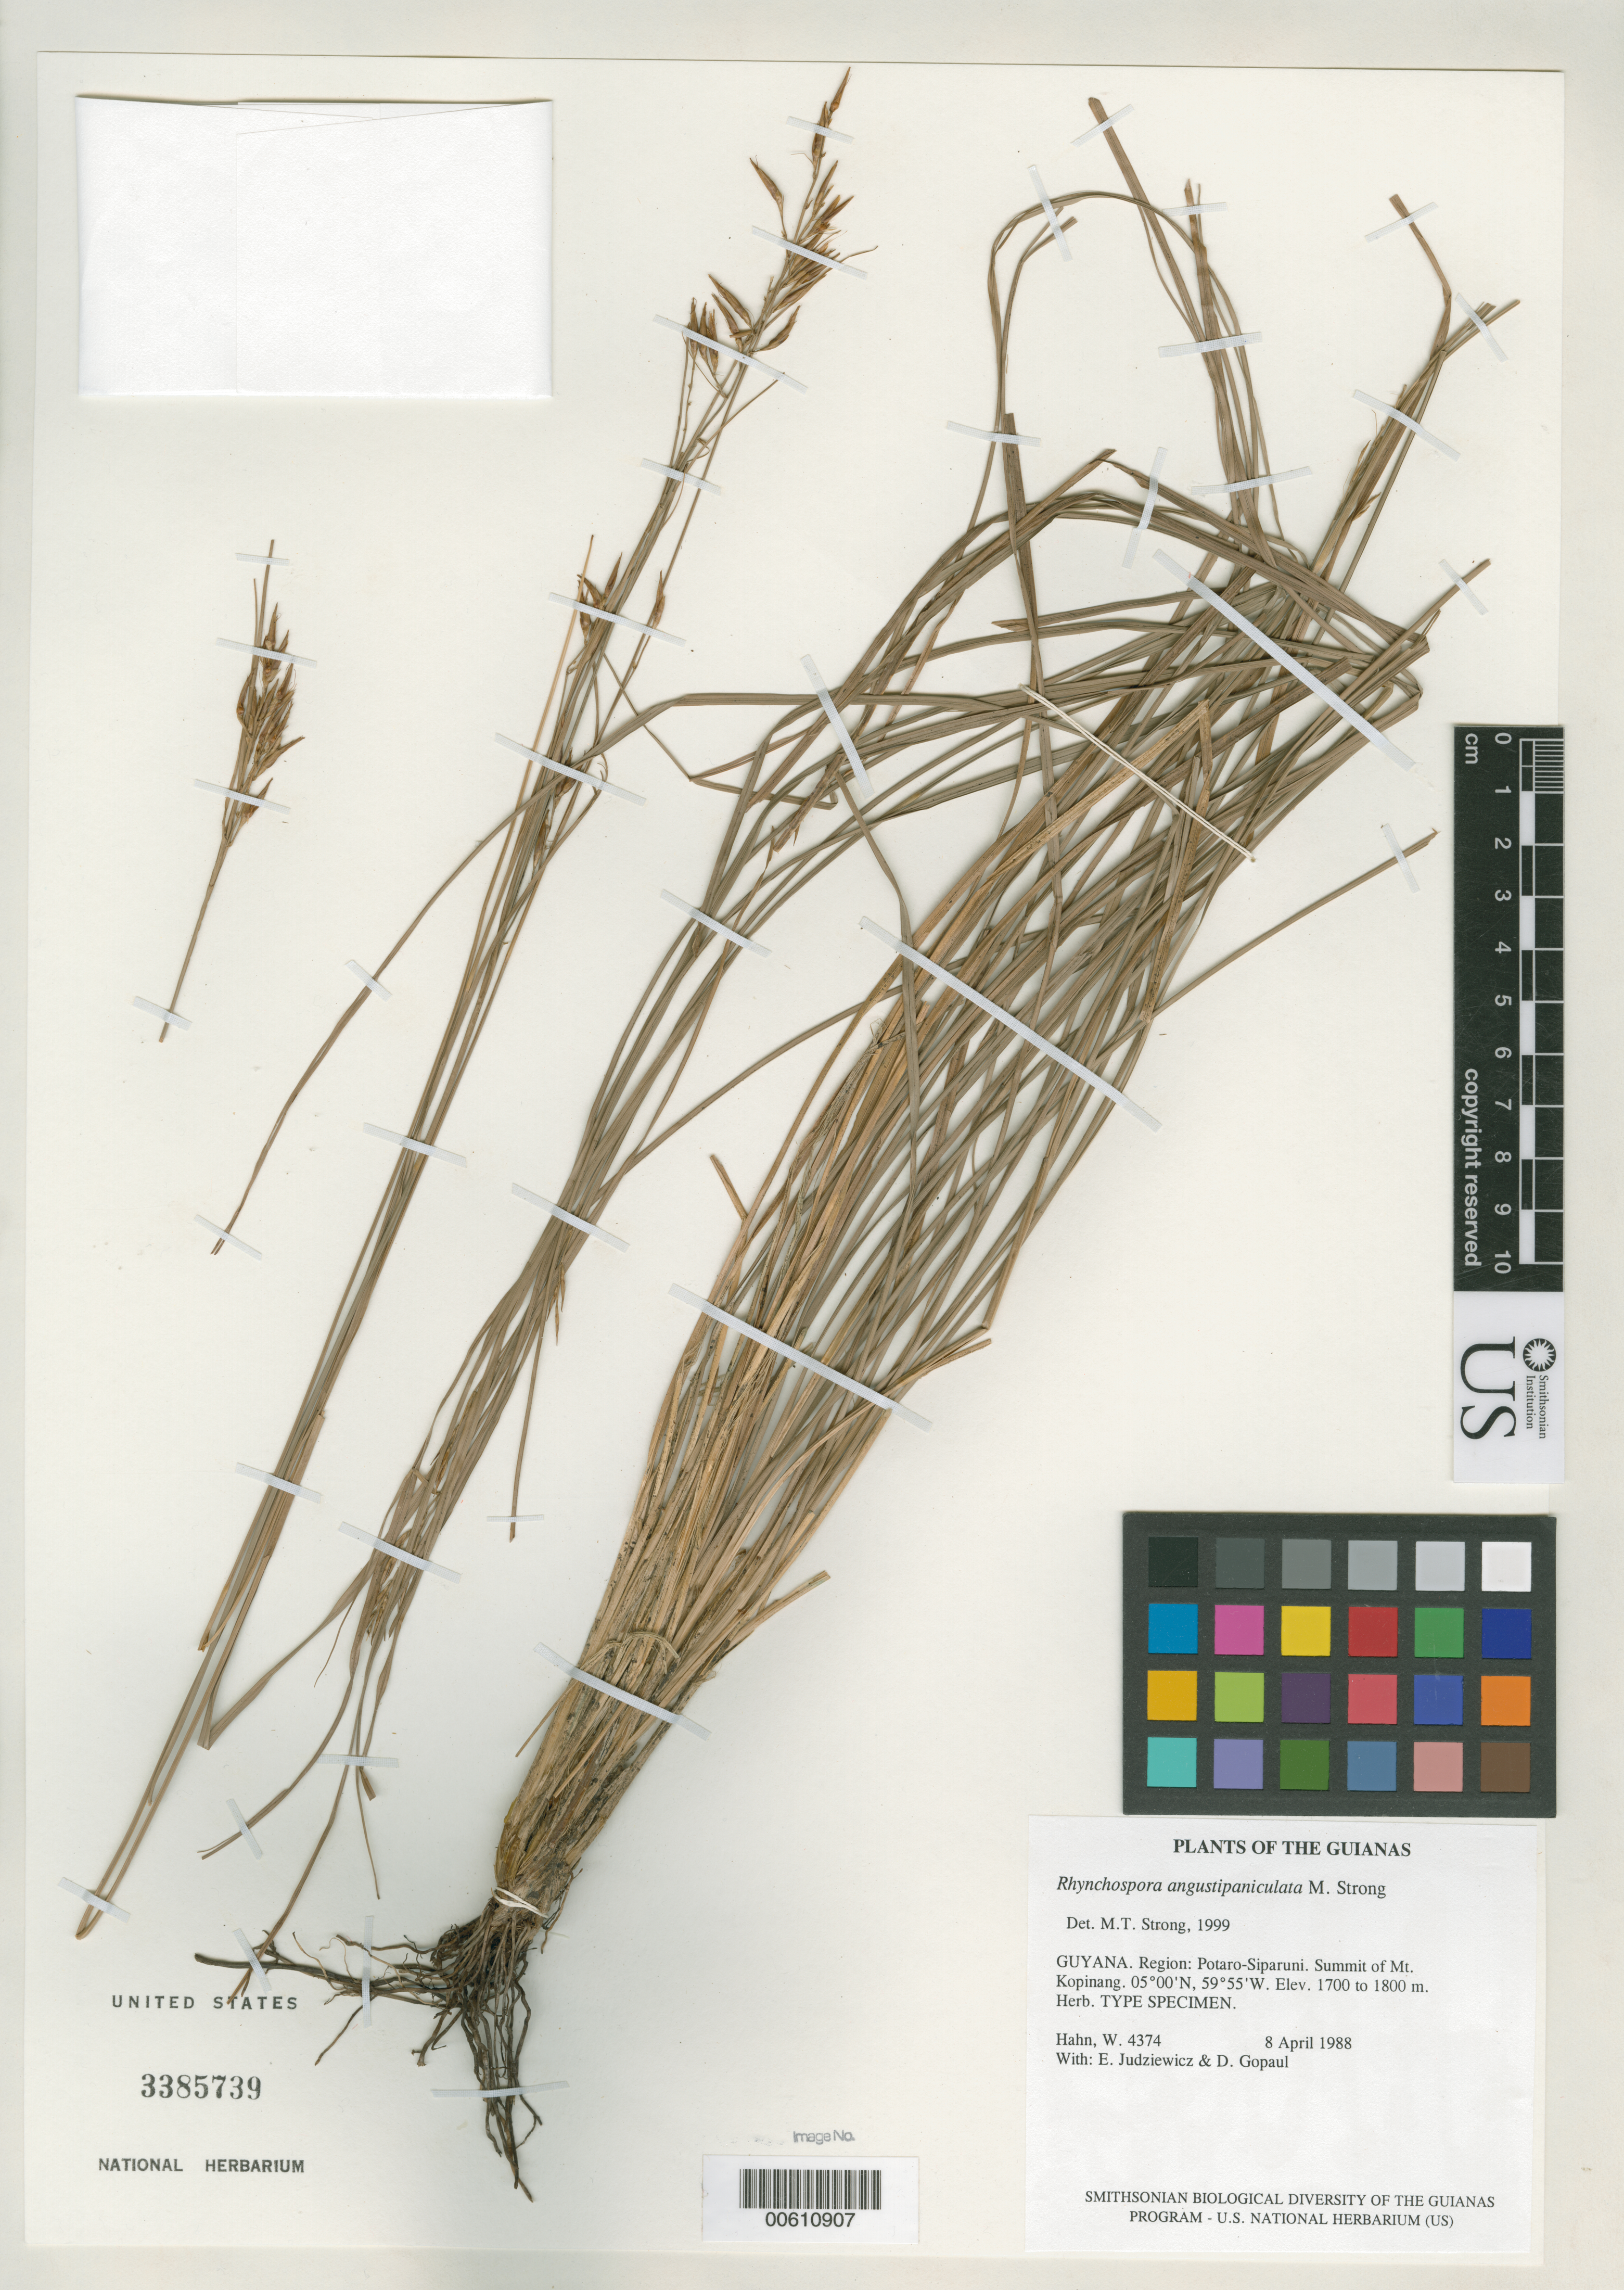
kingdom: Plantae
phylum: Tracheophyta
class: Liliopsida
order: Poales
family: Cyperaceae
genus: Rhynchospora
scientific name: Rhynchospora angustipaniculata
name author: M.T. Strong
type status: Isotype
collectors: W. Hahn, E. J. Judziewicz & D. Gopaul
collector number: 4374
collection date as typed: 08 Apr 1988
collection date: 1988-04-08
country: Guyana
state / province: Potaro-Siparuni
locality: Summit of Mt. Kopinang.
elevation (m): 1700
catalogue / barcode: US 3385739